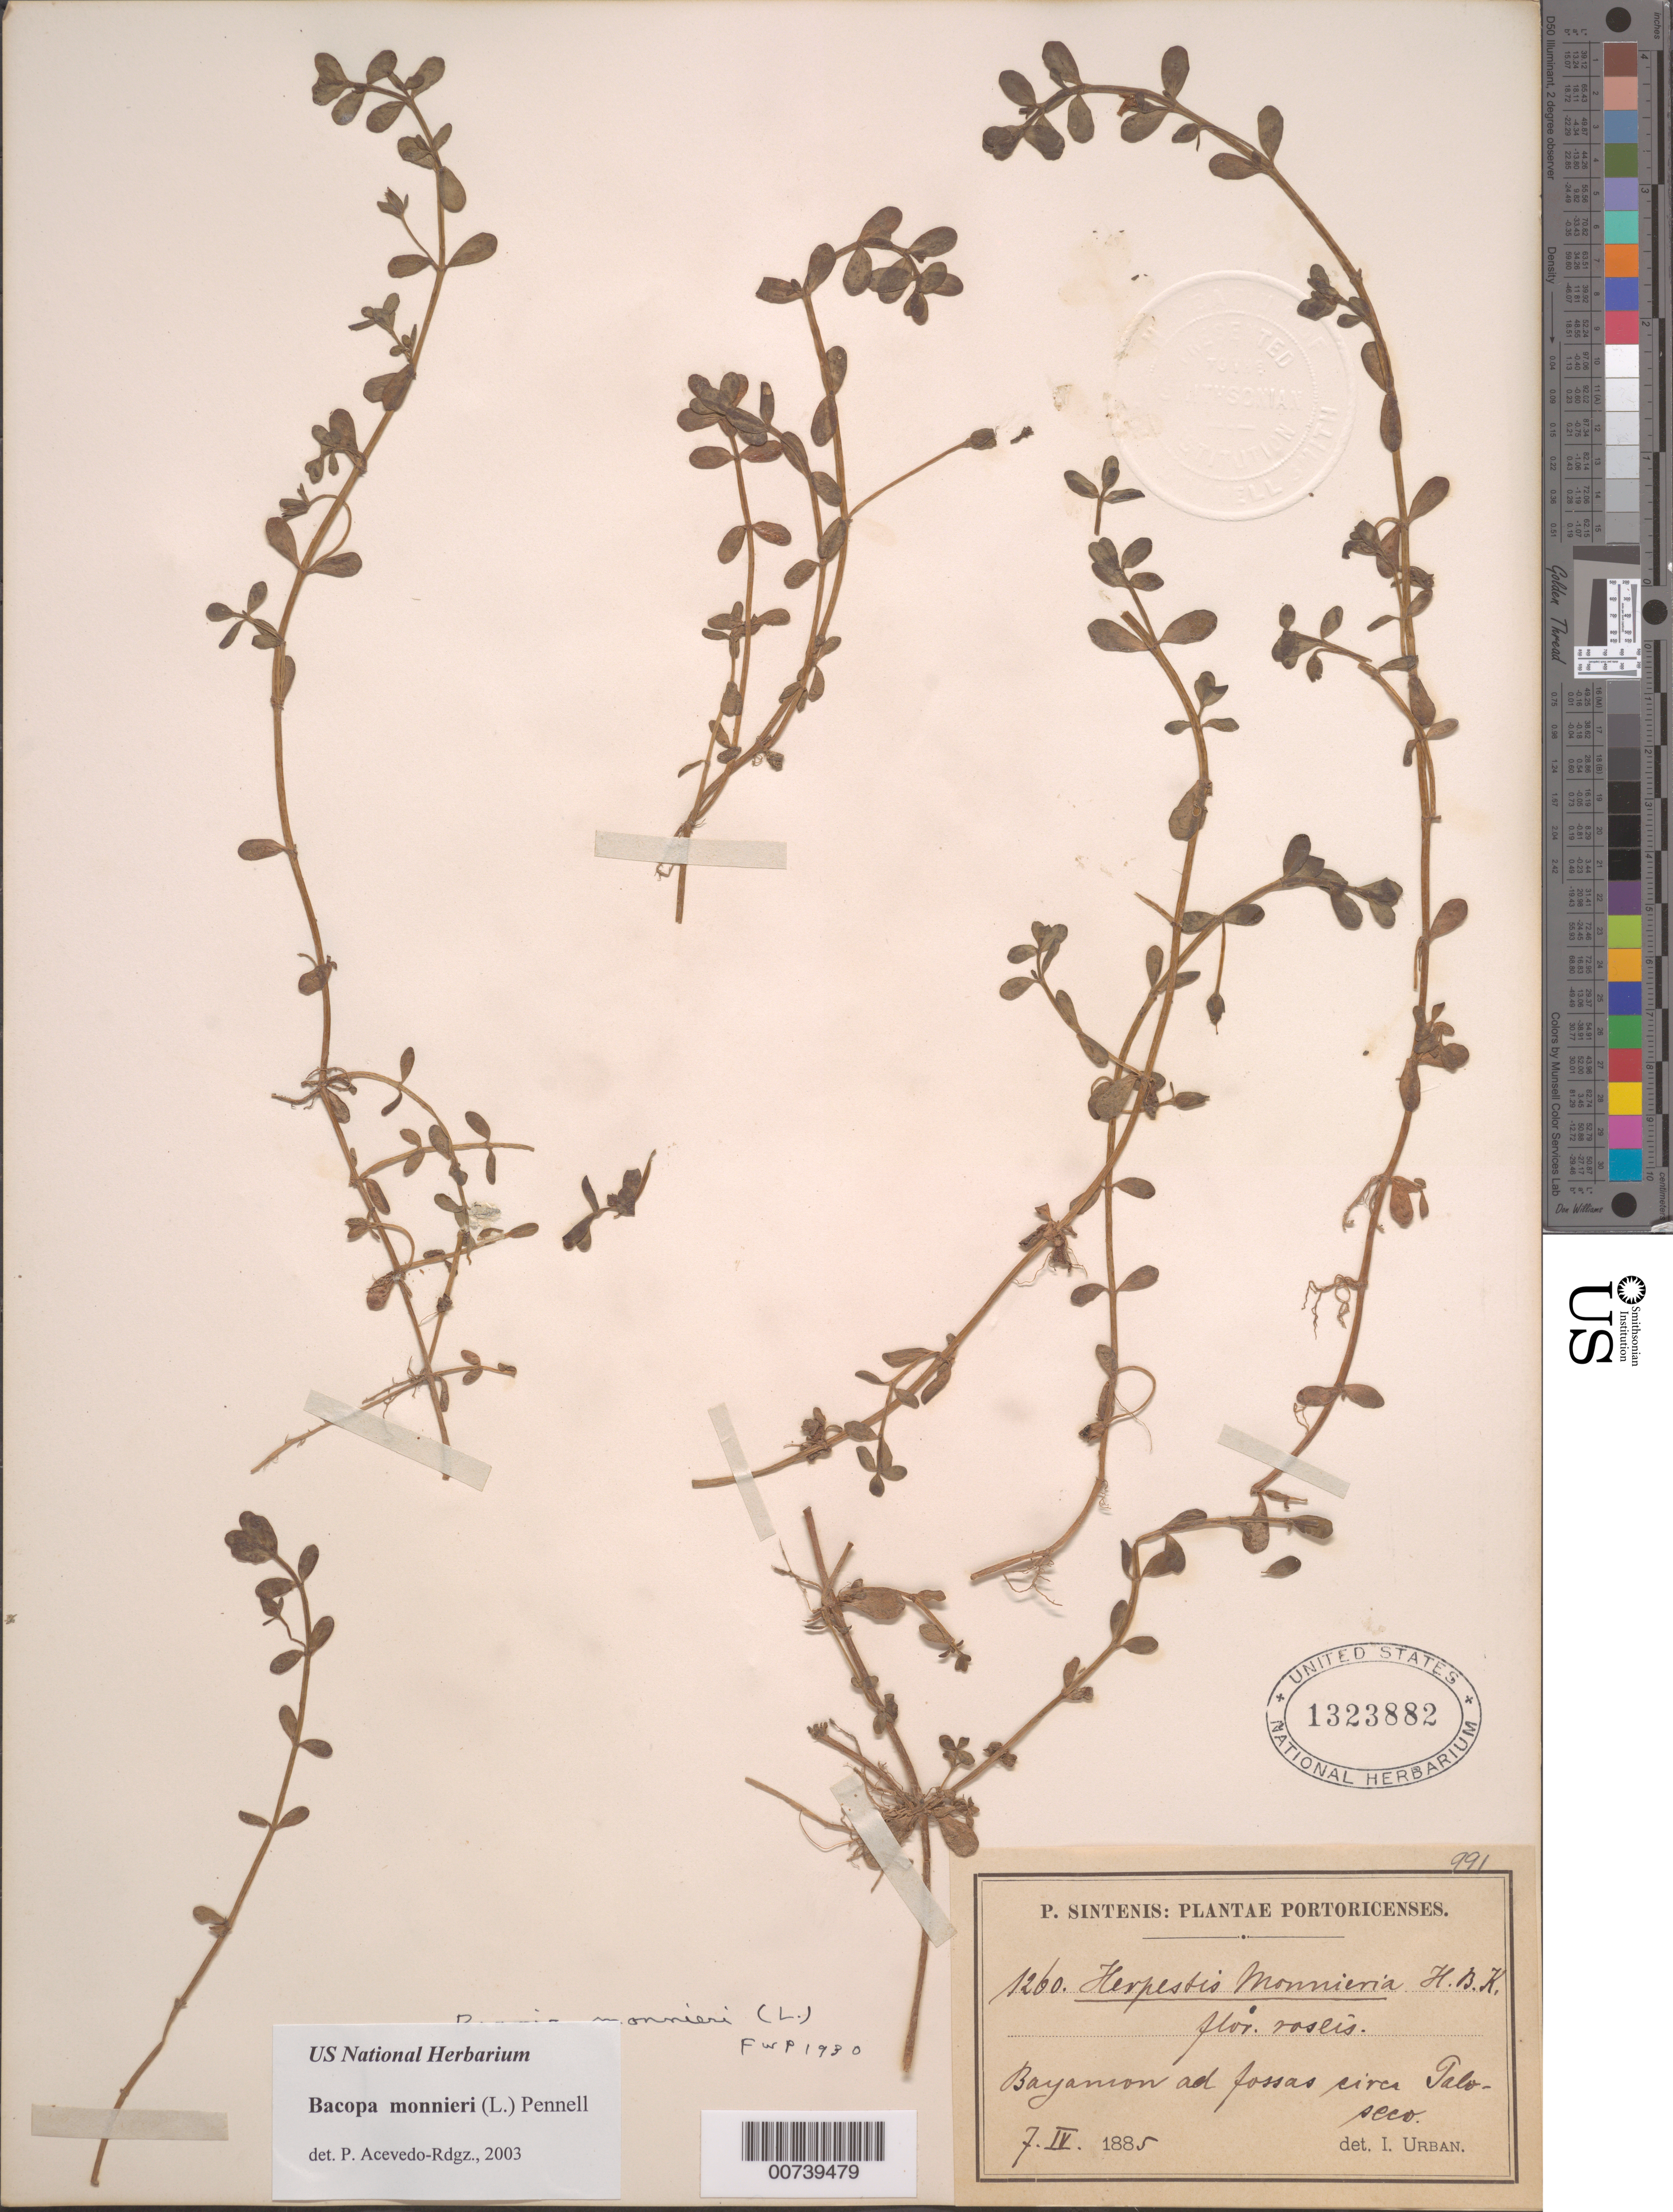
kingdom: Plantae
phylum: Tracheophyta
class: Magnoliopsida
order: Lamiales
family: Plantaginaceae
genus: Bacopa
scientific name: Bacopa monnieri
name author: (L.) Wettst.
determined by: Acevedo-Rodríguez, P., (BOT), Smithsonian Institution - National Museum of Natural History (UNITED STATES)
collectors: P. Sintenis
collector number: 1260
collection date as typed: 07 Apr 1885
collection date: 1885-04-07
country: Puerto Rico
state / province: Bayamón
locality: Bayamon ad fossas circa Palo Seco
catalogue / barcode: US 1323882